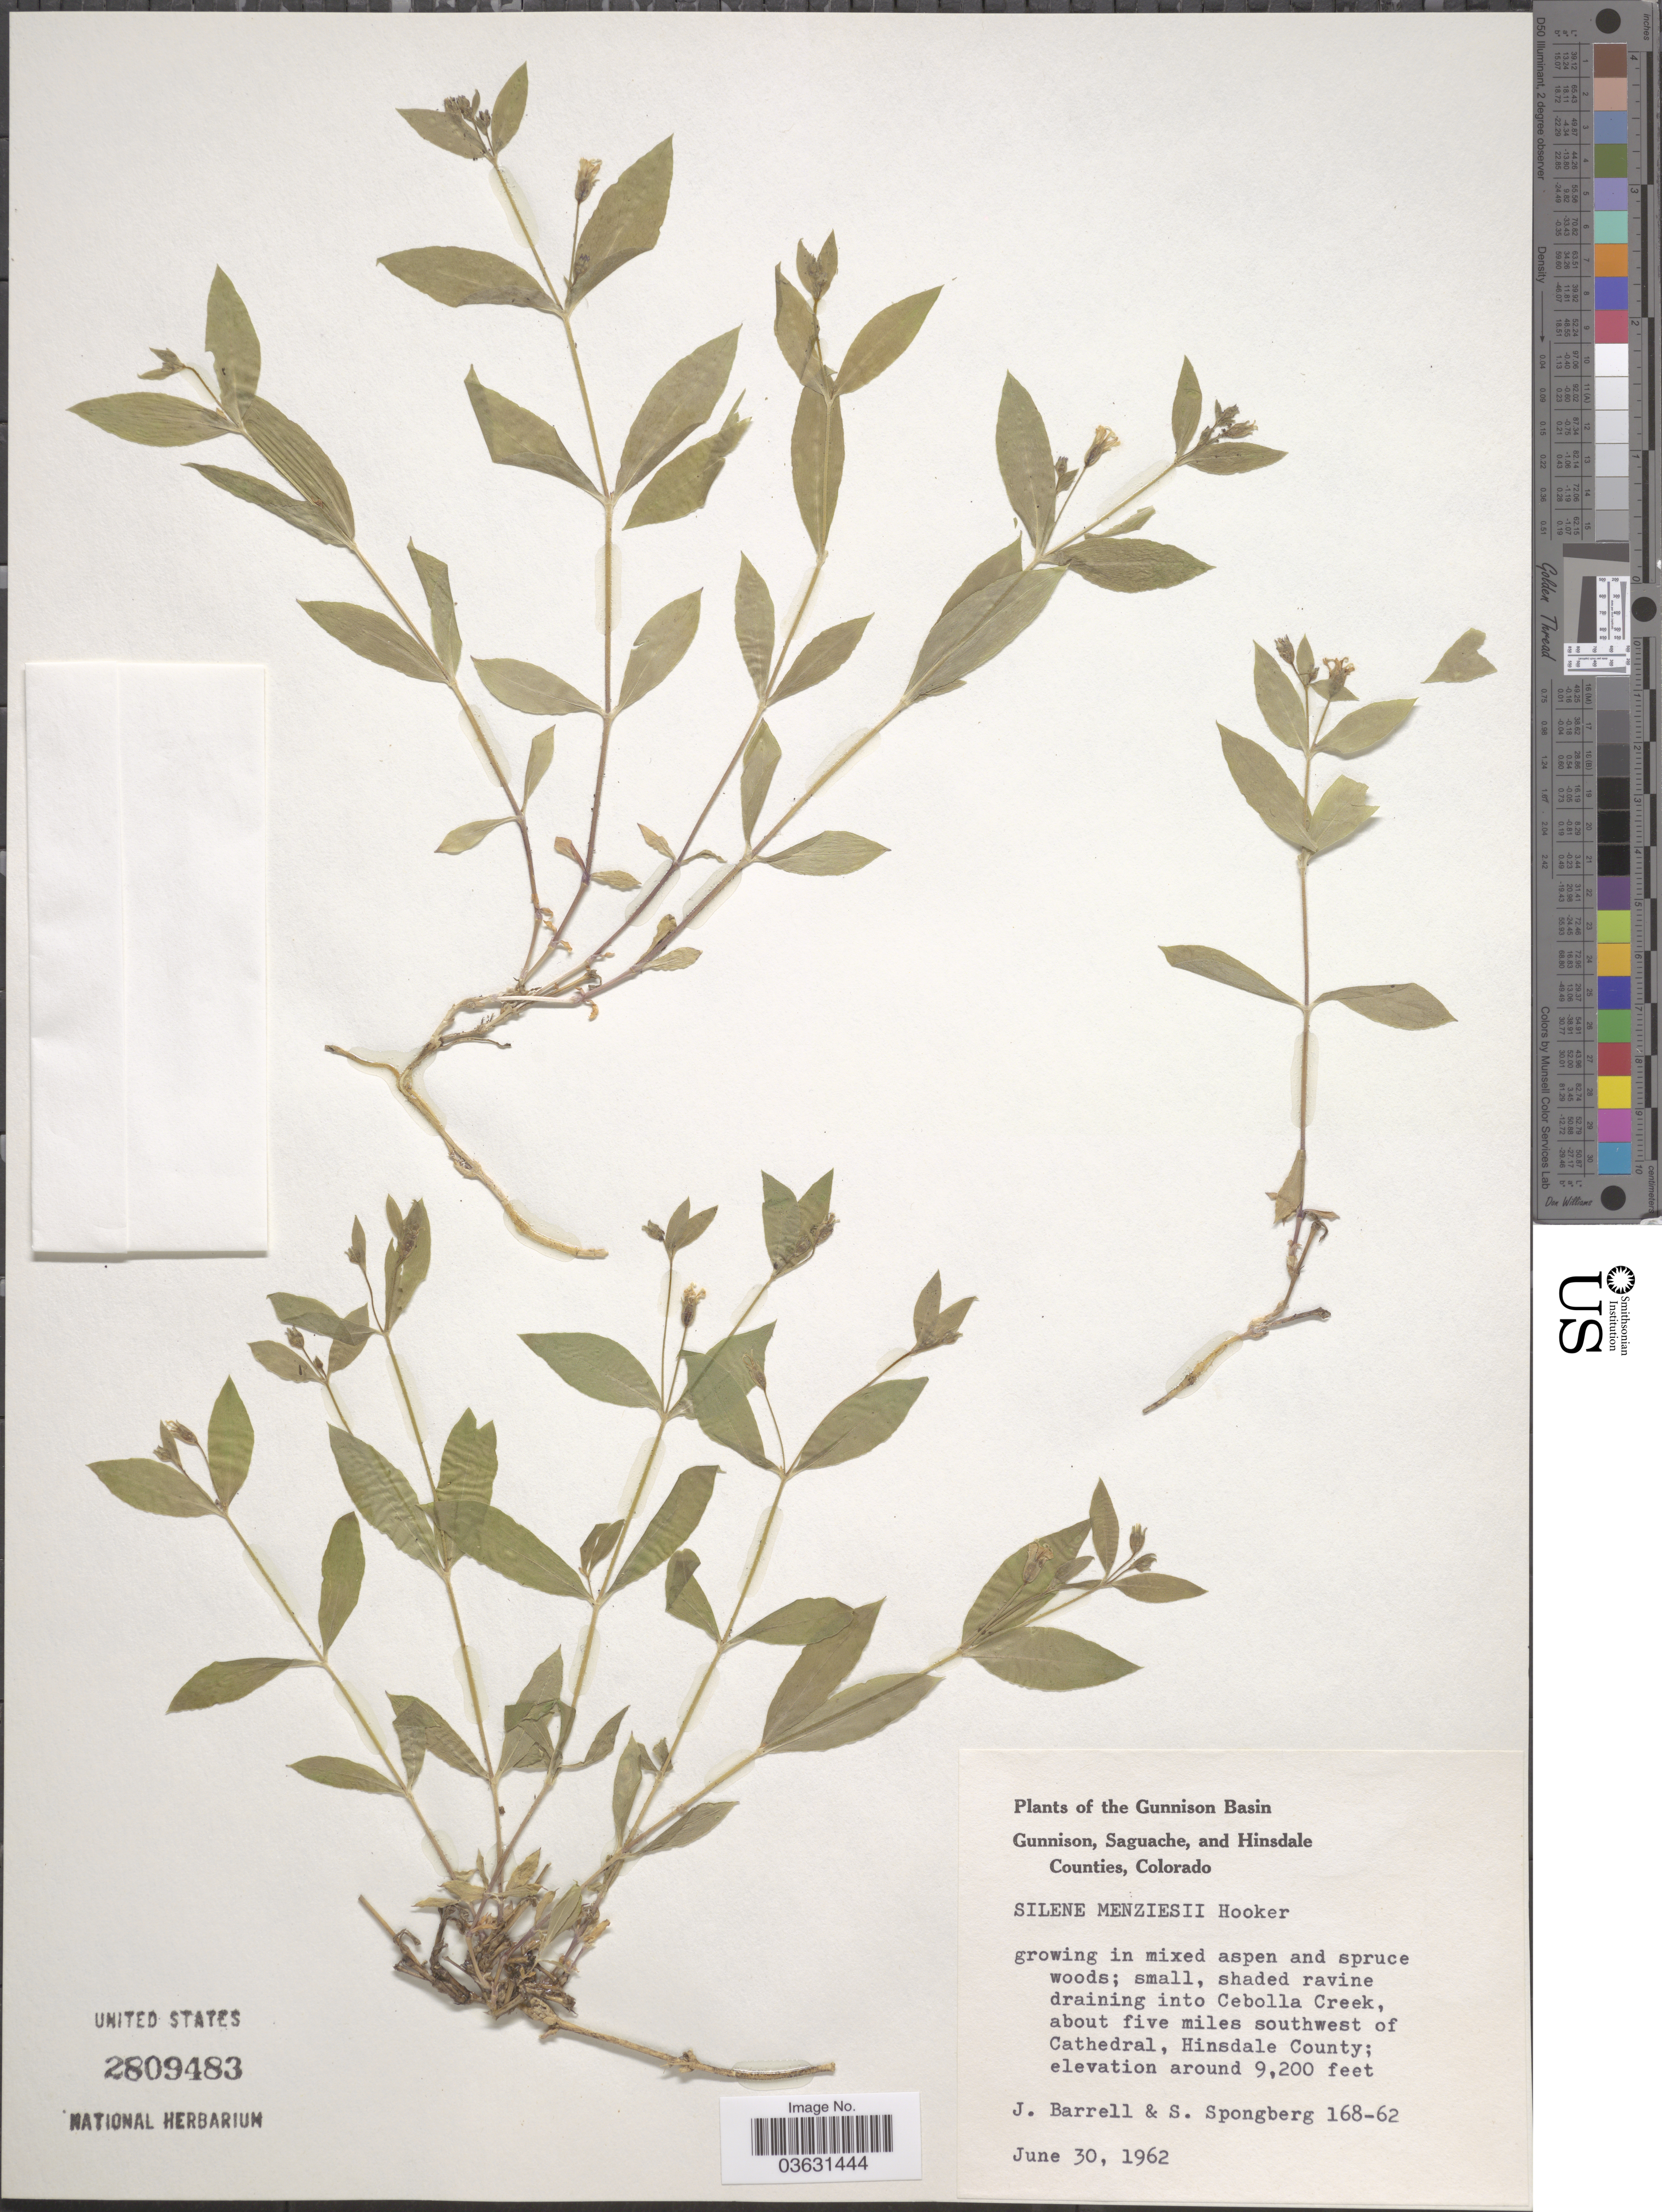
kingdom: Plantae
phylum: Tracheophyta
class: Magnoliopsida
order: Caryophyllales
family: Caryophyllaceae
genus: Silene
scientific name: Silene menziesii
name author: Hook.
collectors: J. Barrell & S. A.Spongberg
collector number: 168-62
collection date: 1962-06-30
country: United States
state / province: Colorado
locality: The Gunnison Basin. Into Cebolla Creek, about five miles southwest of Cathedral, Hinsdale County.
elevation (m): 2804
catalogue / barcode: US 2809483